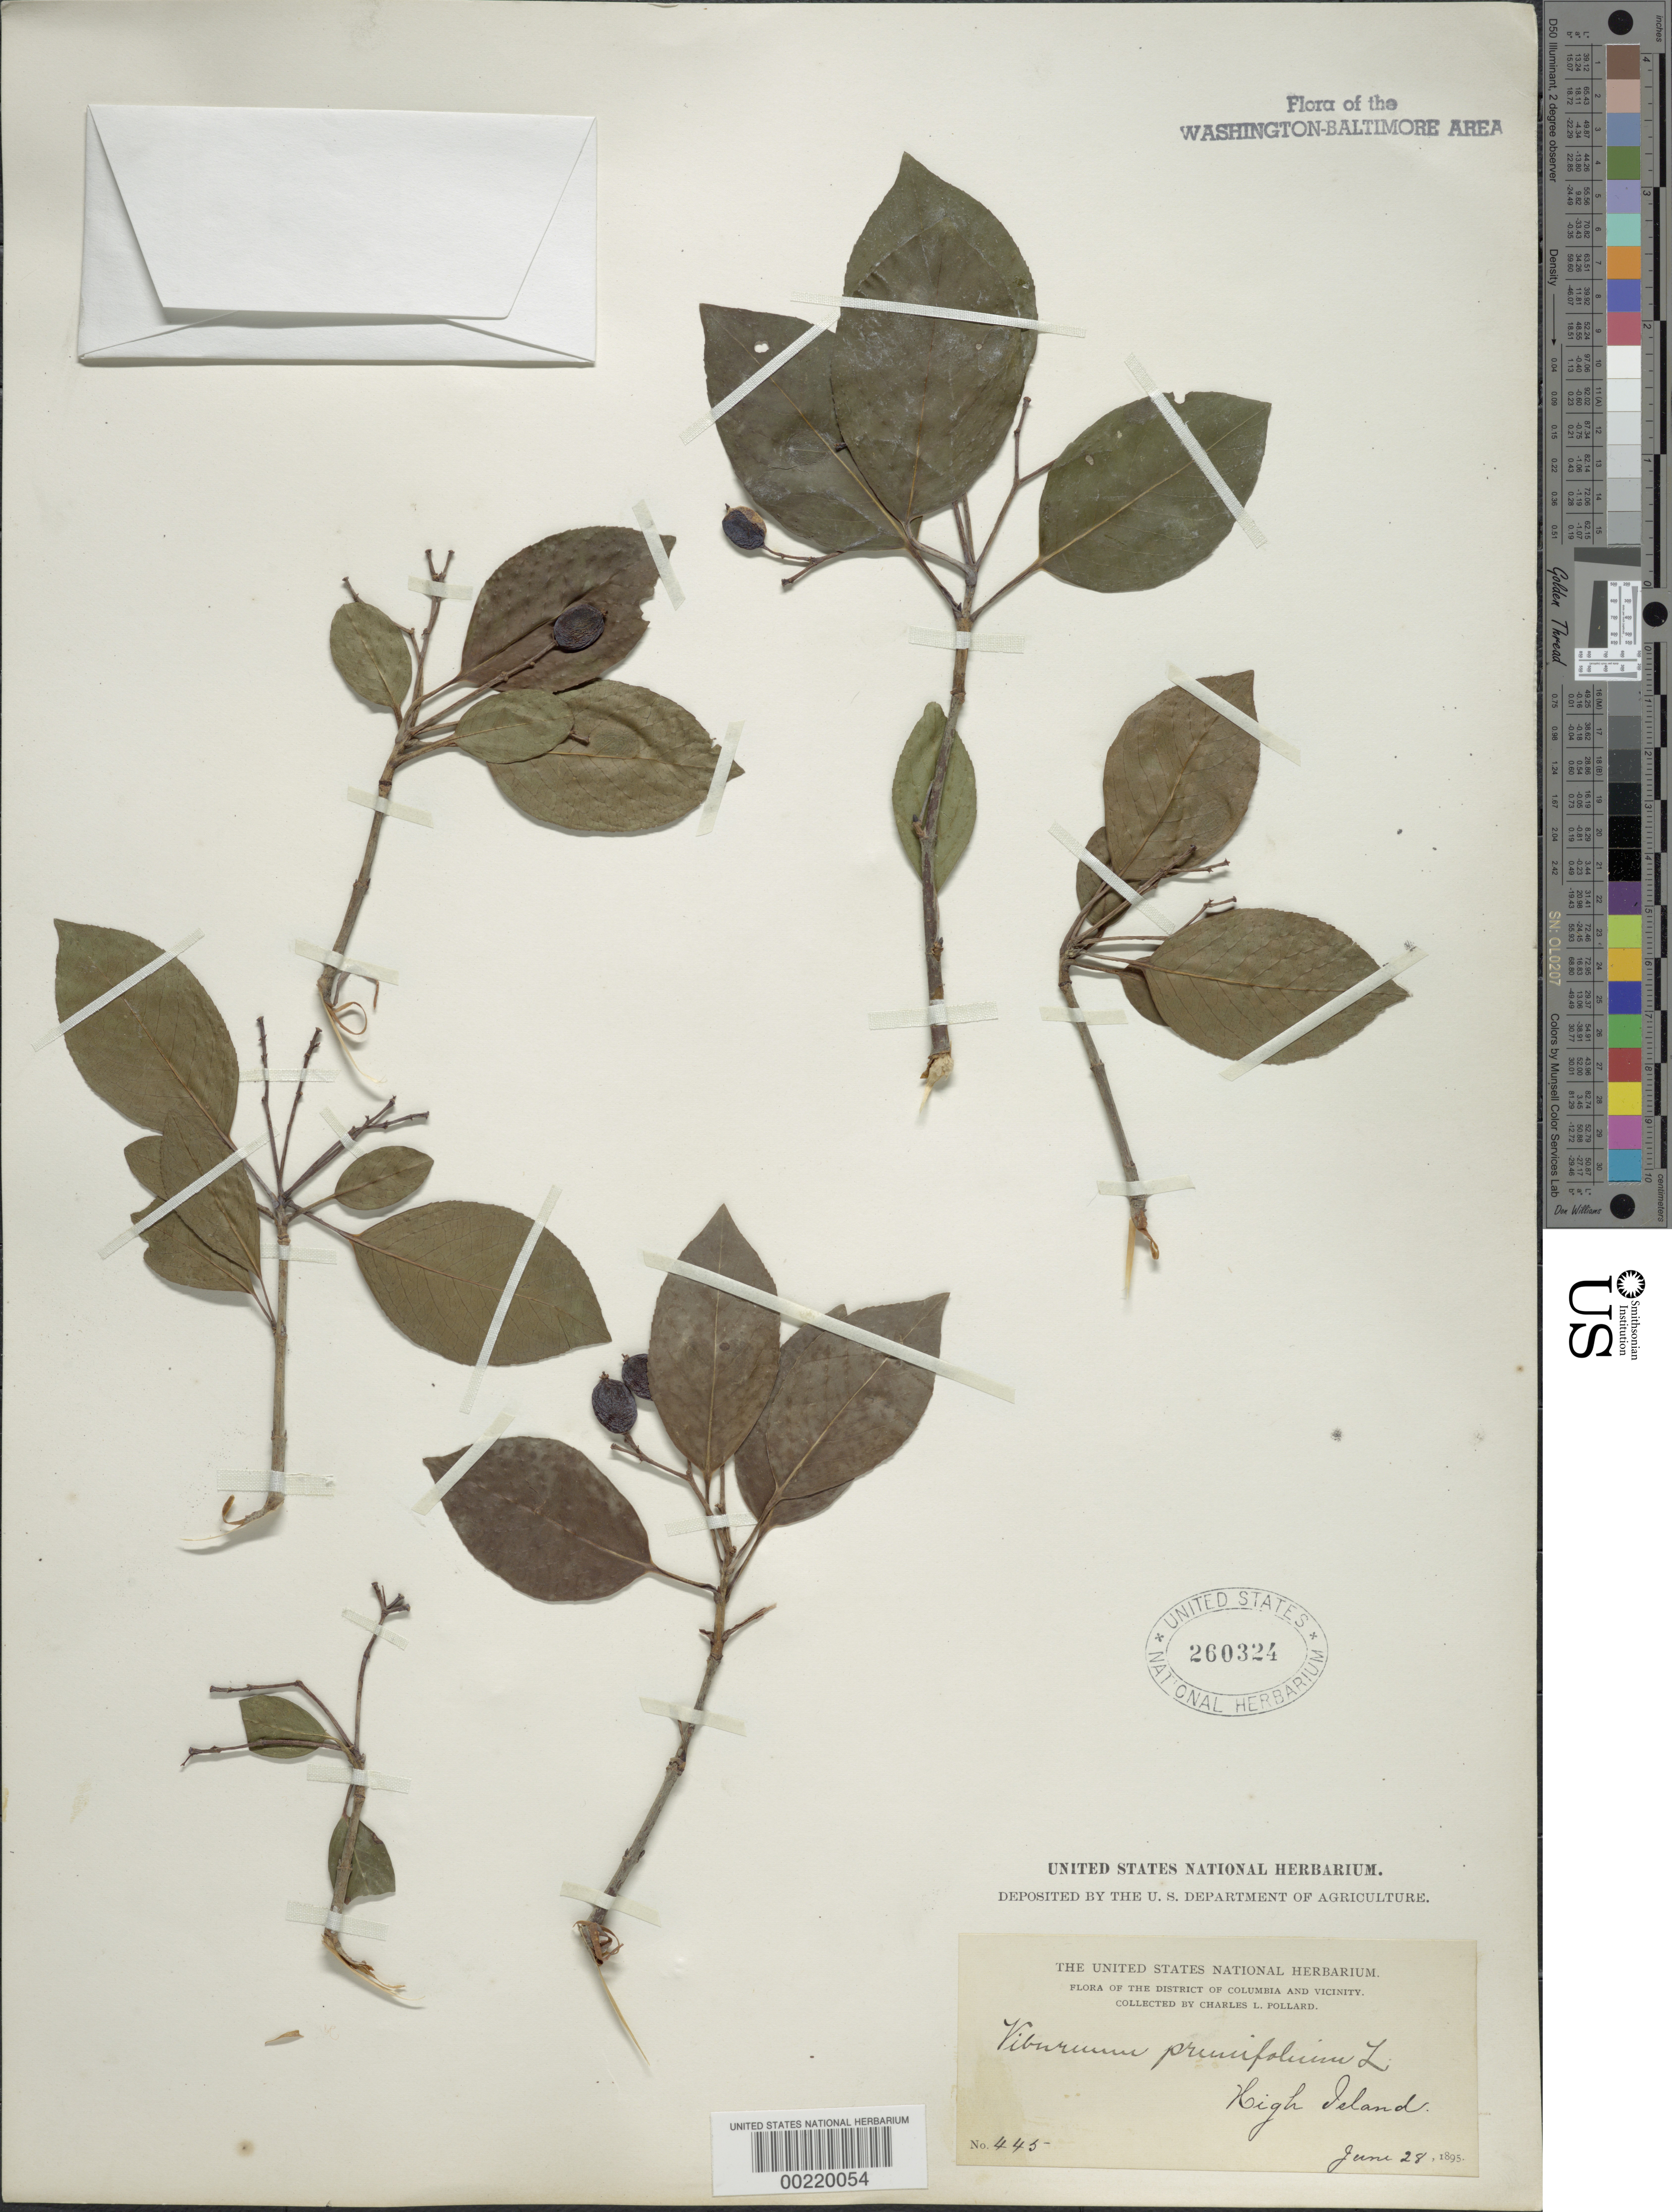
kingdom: Plantae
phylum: Tracheophyta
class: Magnoliopsida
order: Dipsacales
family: Viburnaceae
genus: Viburnum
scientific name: Viburnum prunifolium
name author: L.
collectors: C. L. Pollard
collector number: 445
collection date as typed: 28 Jun 1895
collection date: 1895-06-28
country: United States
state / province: Maryland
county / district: Montgomery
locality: High Island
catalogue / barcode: US 260324